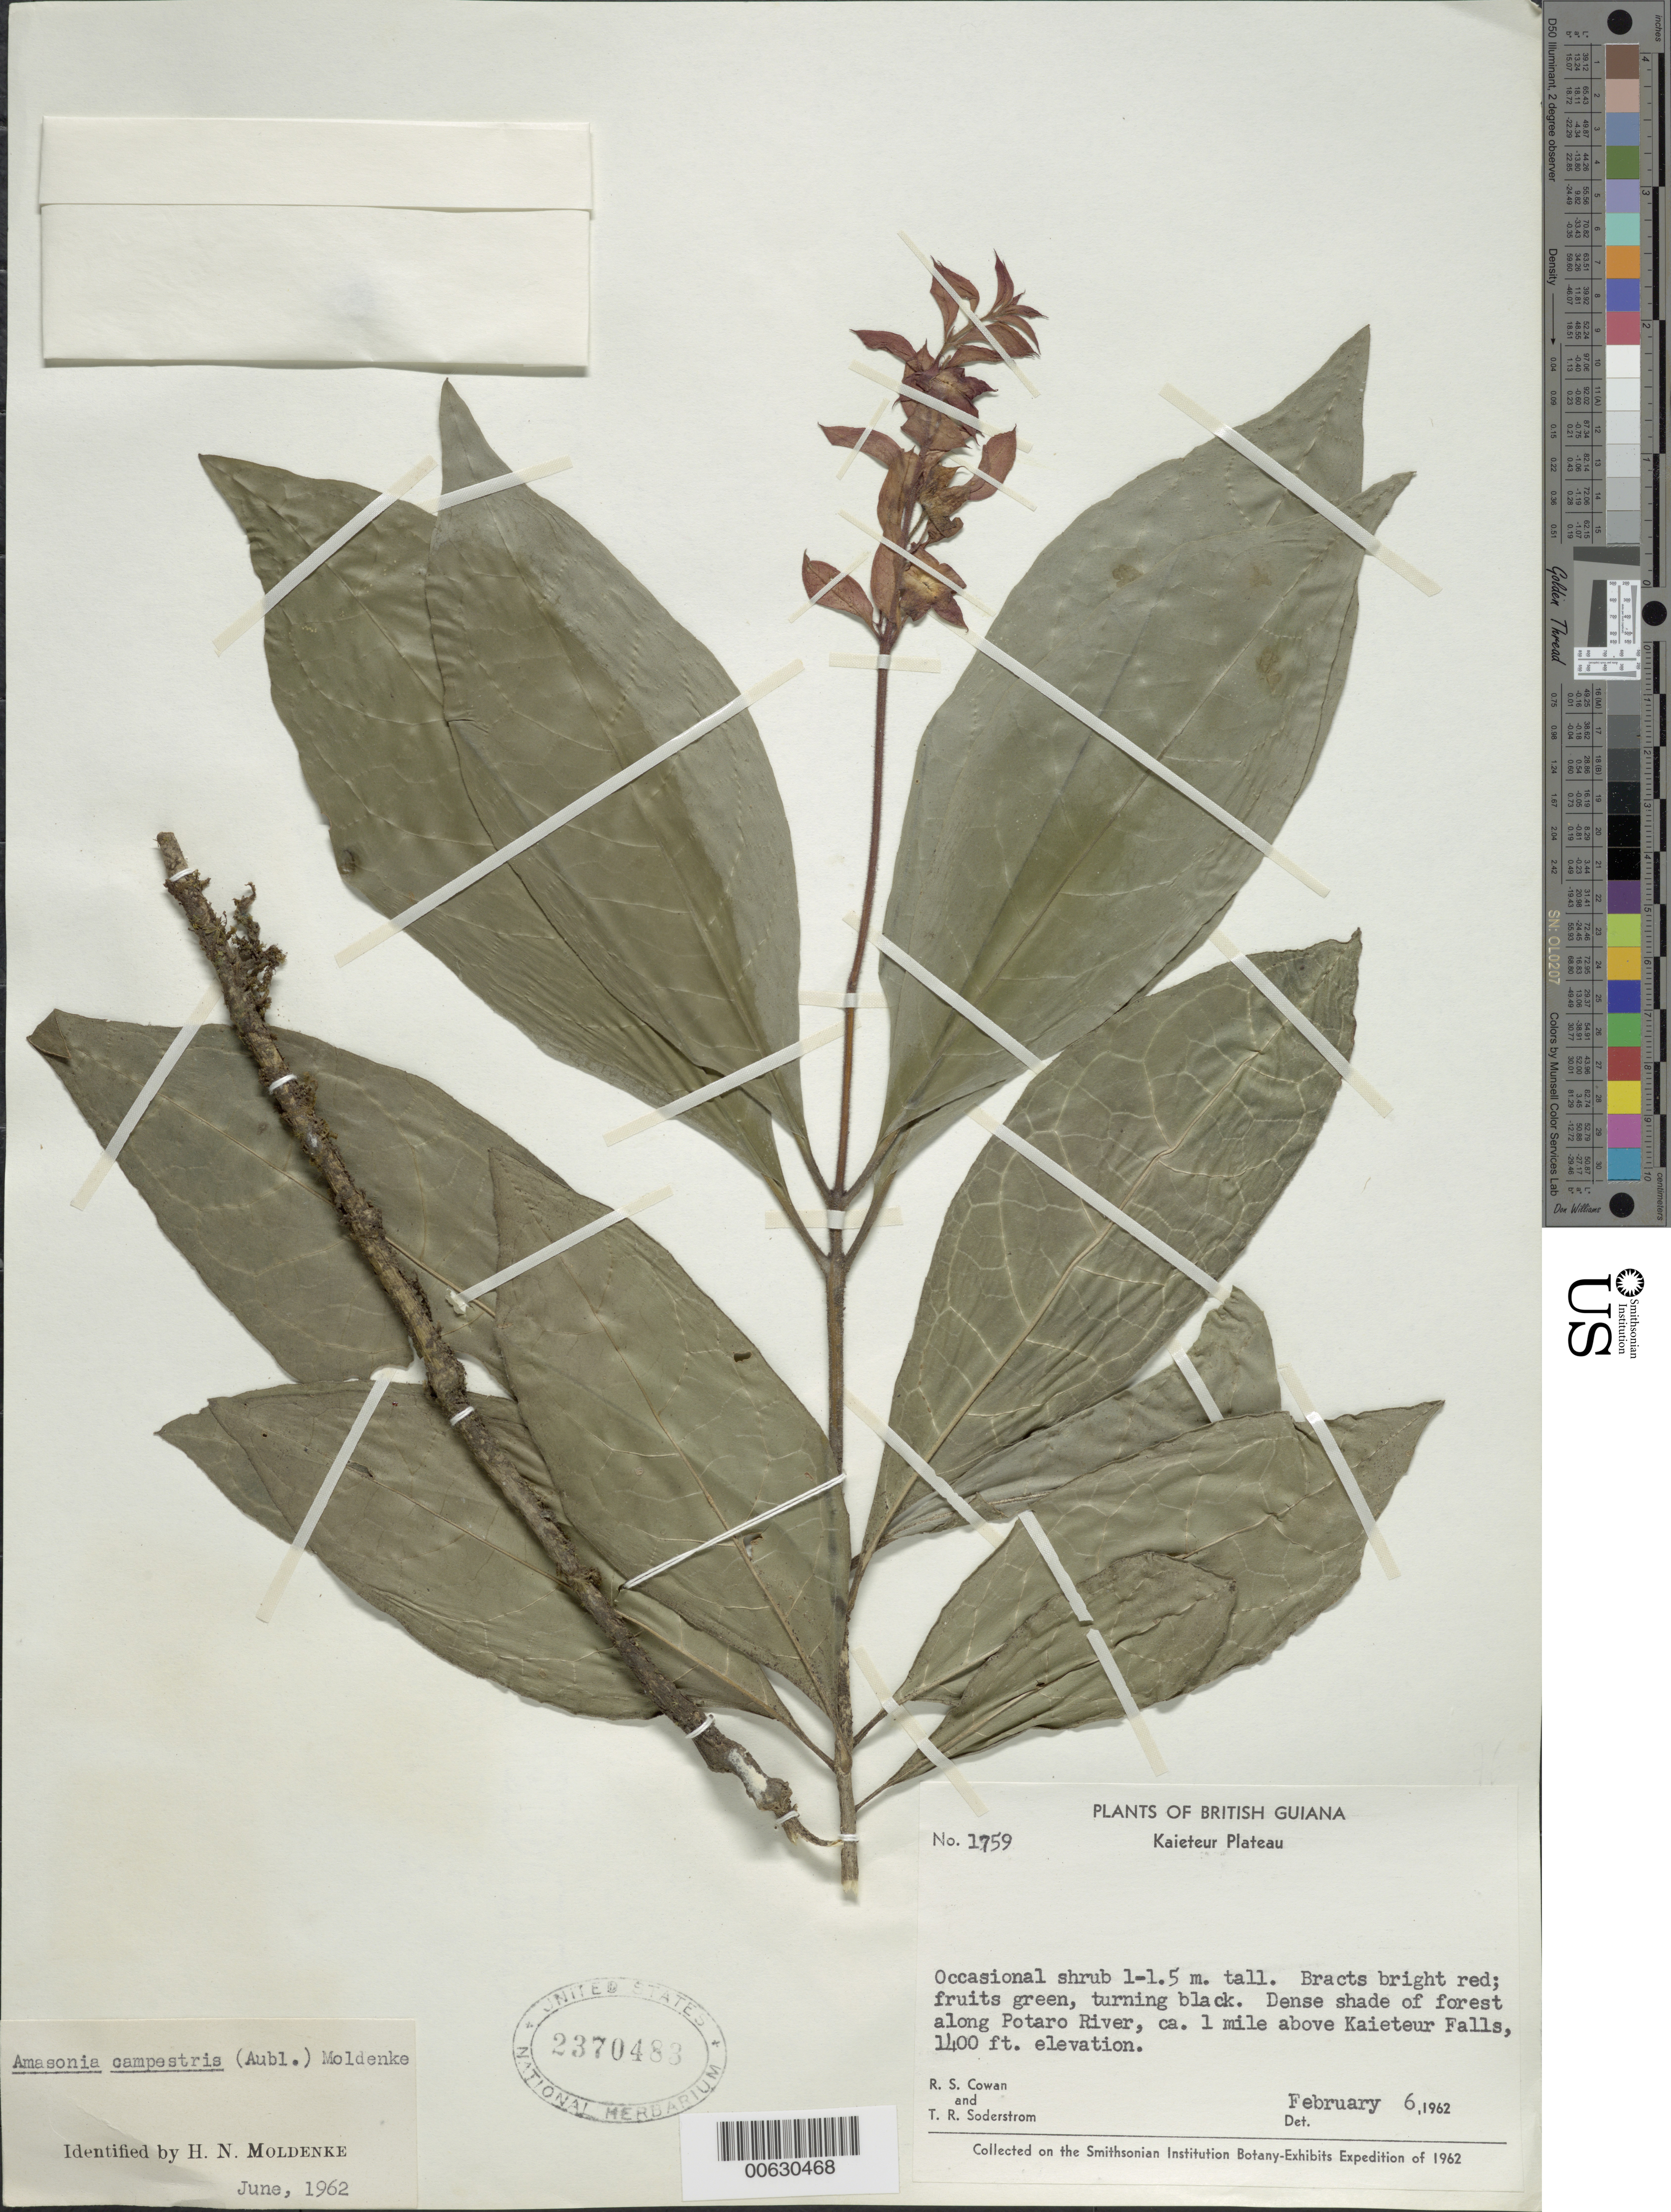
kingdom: Plantae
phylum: Tracheophyta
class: Magnoliopsida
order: Lamiales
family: Lamiaceae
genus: Amasonia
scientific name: Amasonia campestris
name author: (Aubl.) Moldenke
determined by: Moldenke, H. N.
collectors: R. S. Cowan & T. R. Soderstrom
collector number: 1759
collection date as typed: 6-Feb-62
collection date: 1962-02-06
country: Guyana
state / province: Potaro-Siparuni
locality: Kaieteur Plateau, Potaro R., 1 mi. above Kaieteur Falls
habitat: Dense shade of forest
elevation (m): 427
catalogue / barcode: US 2370483